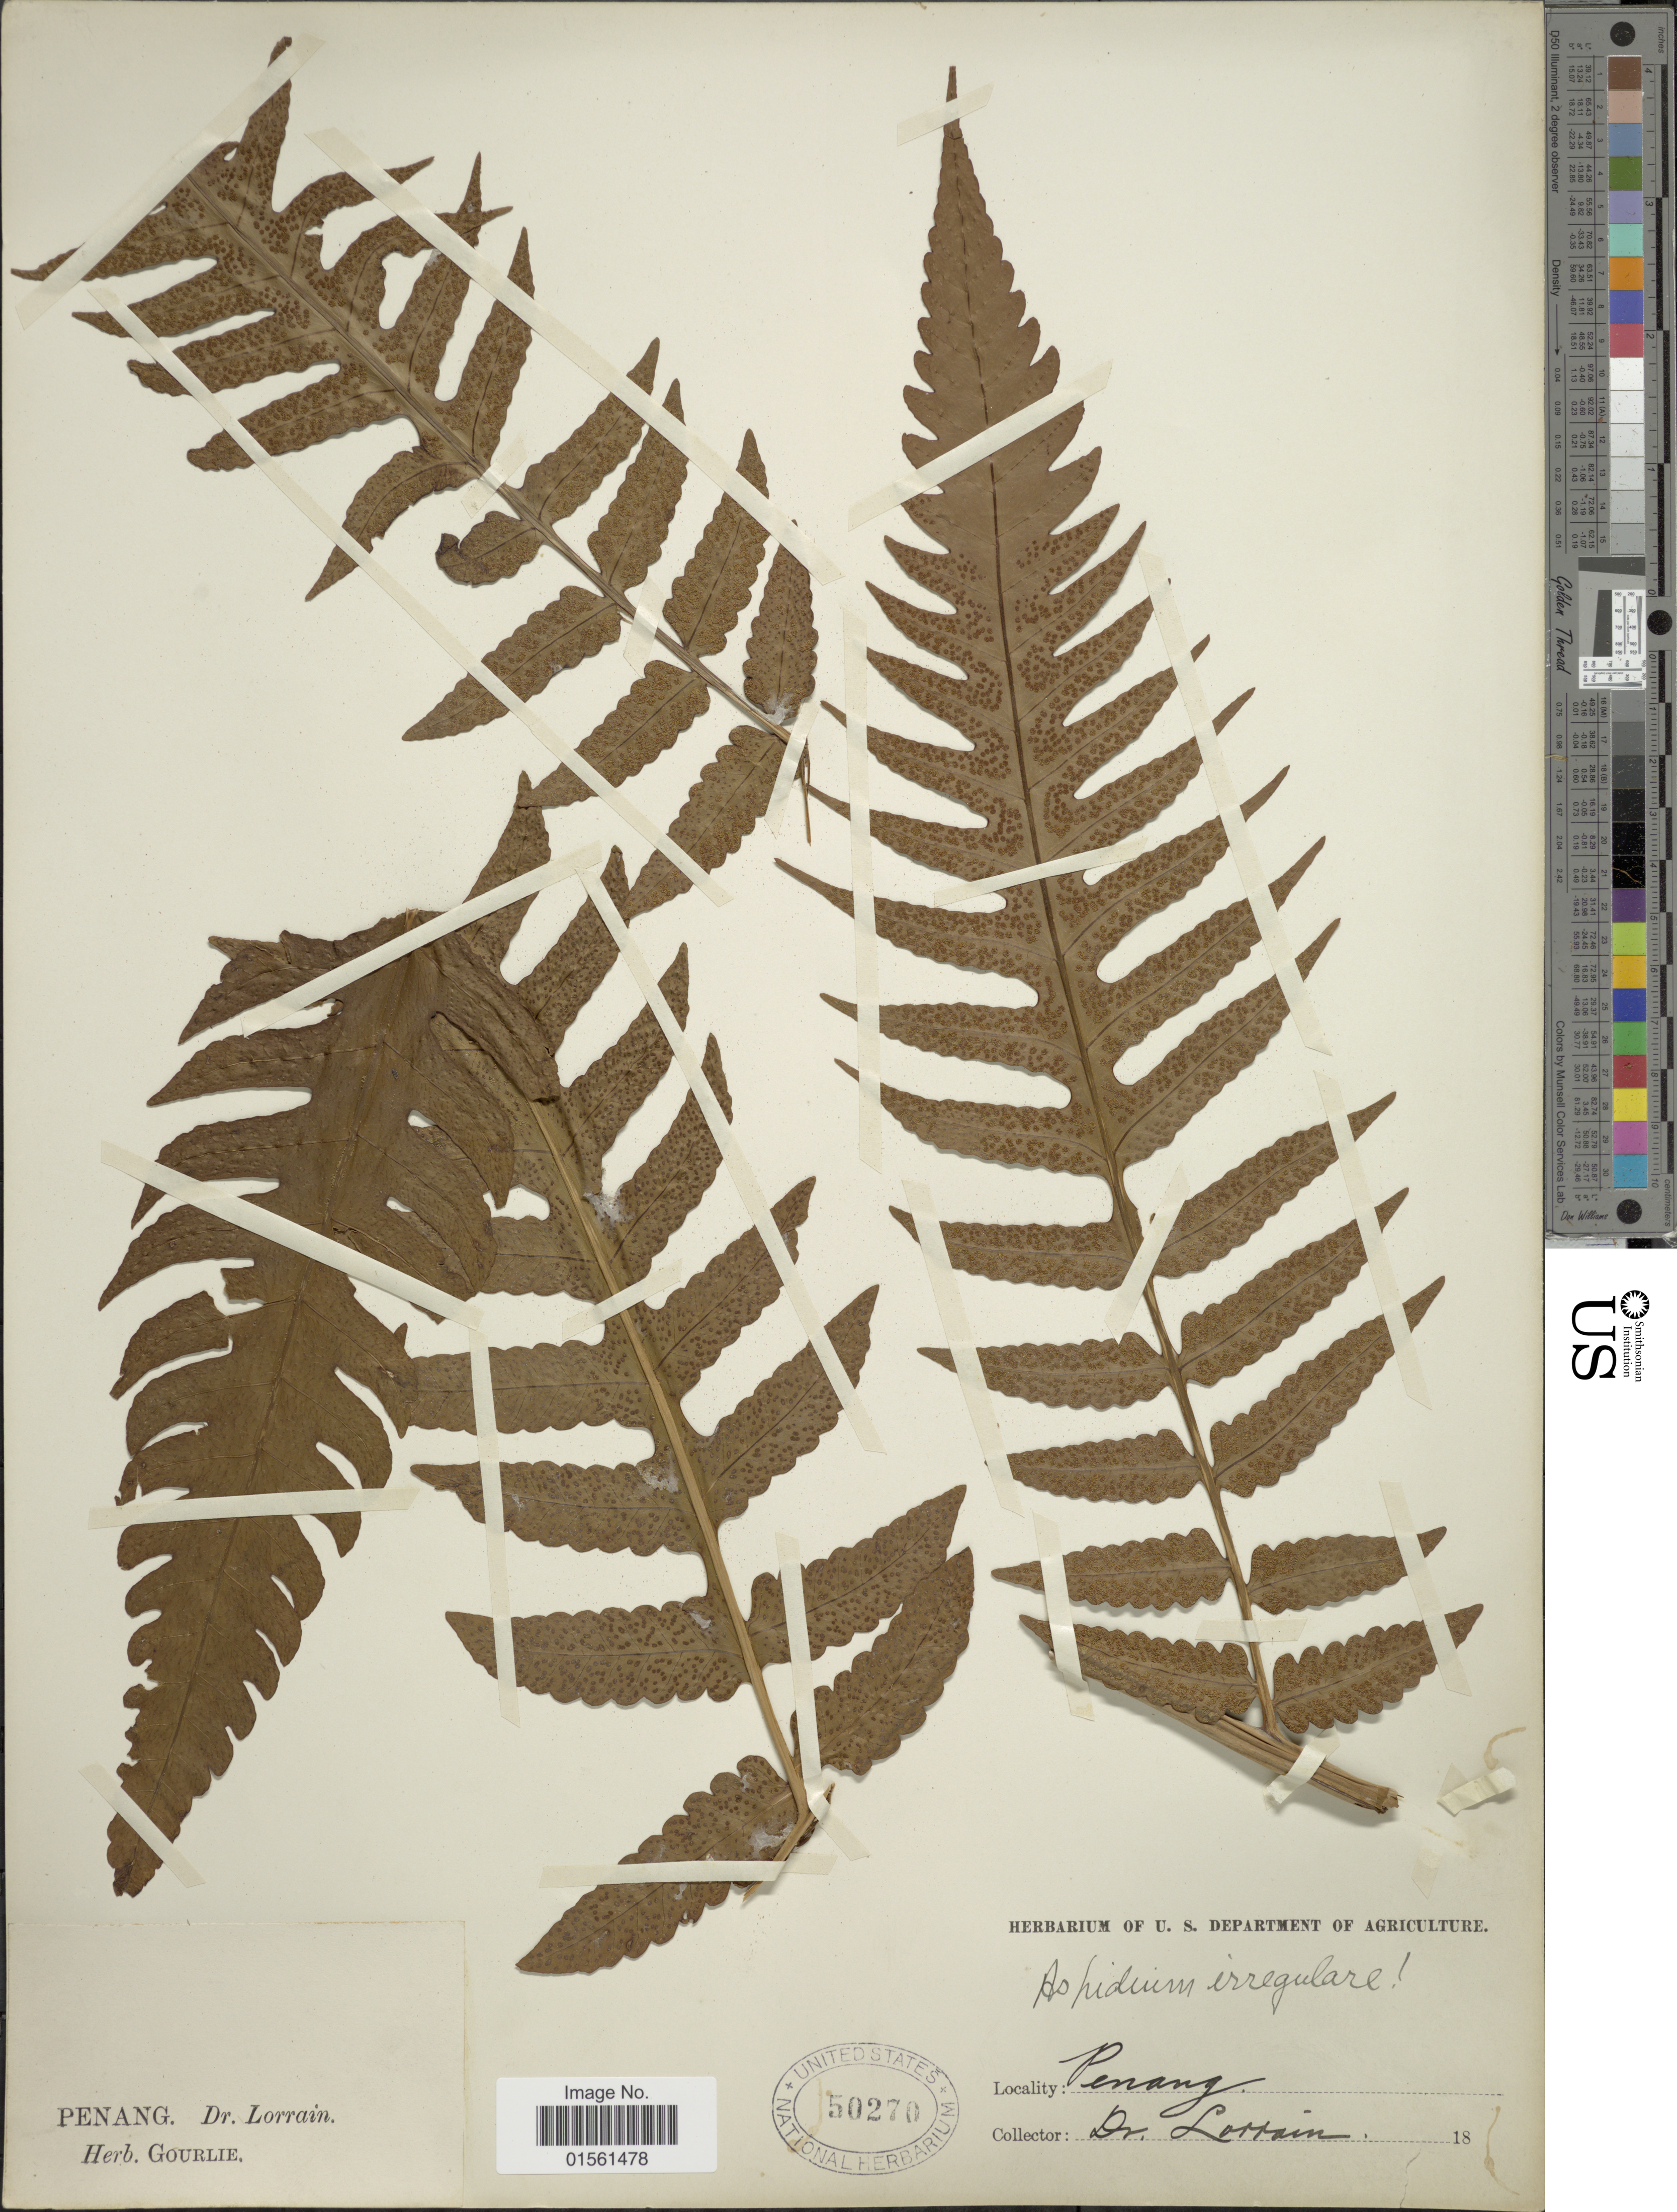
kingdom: Plantae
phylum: Tracheophyta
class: Polypodiopsida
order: Polypodiales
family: Dryopteridaceae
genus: Pleocnemia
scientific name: Pleocnemia irregularis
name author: (C. Presl) Holttum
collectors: -- Lorrain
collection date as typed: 18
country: Malaysia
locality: Penang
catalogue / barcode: US 50270